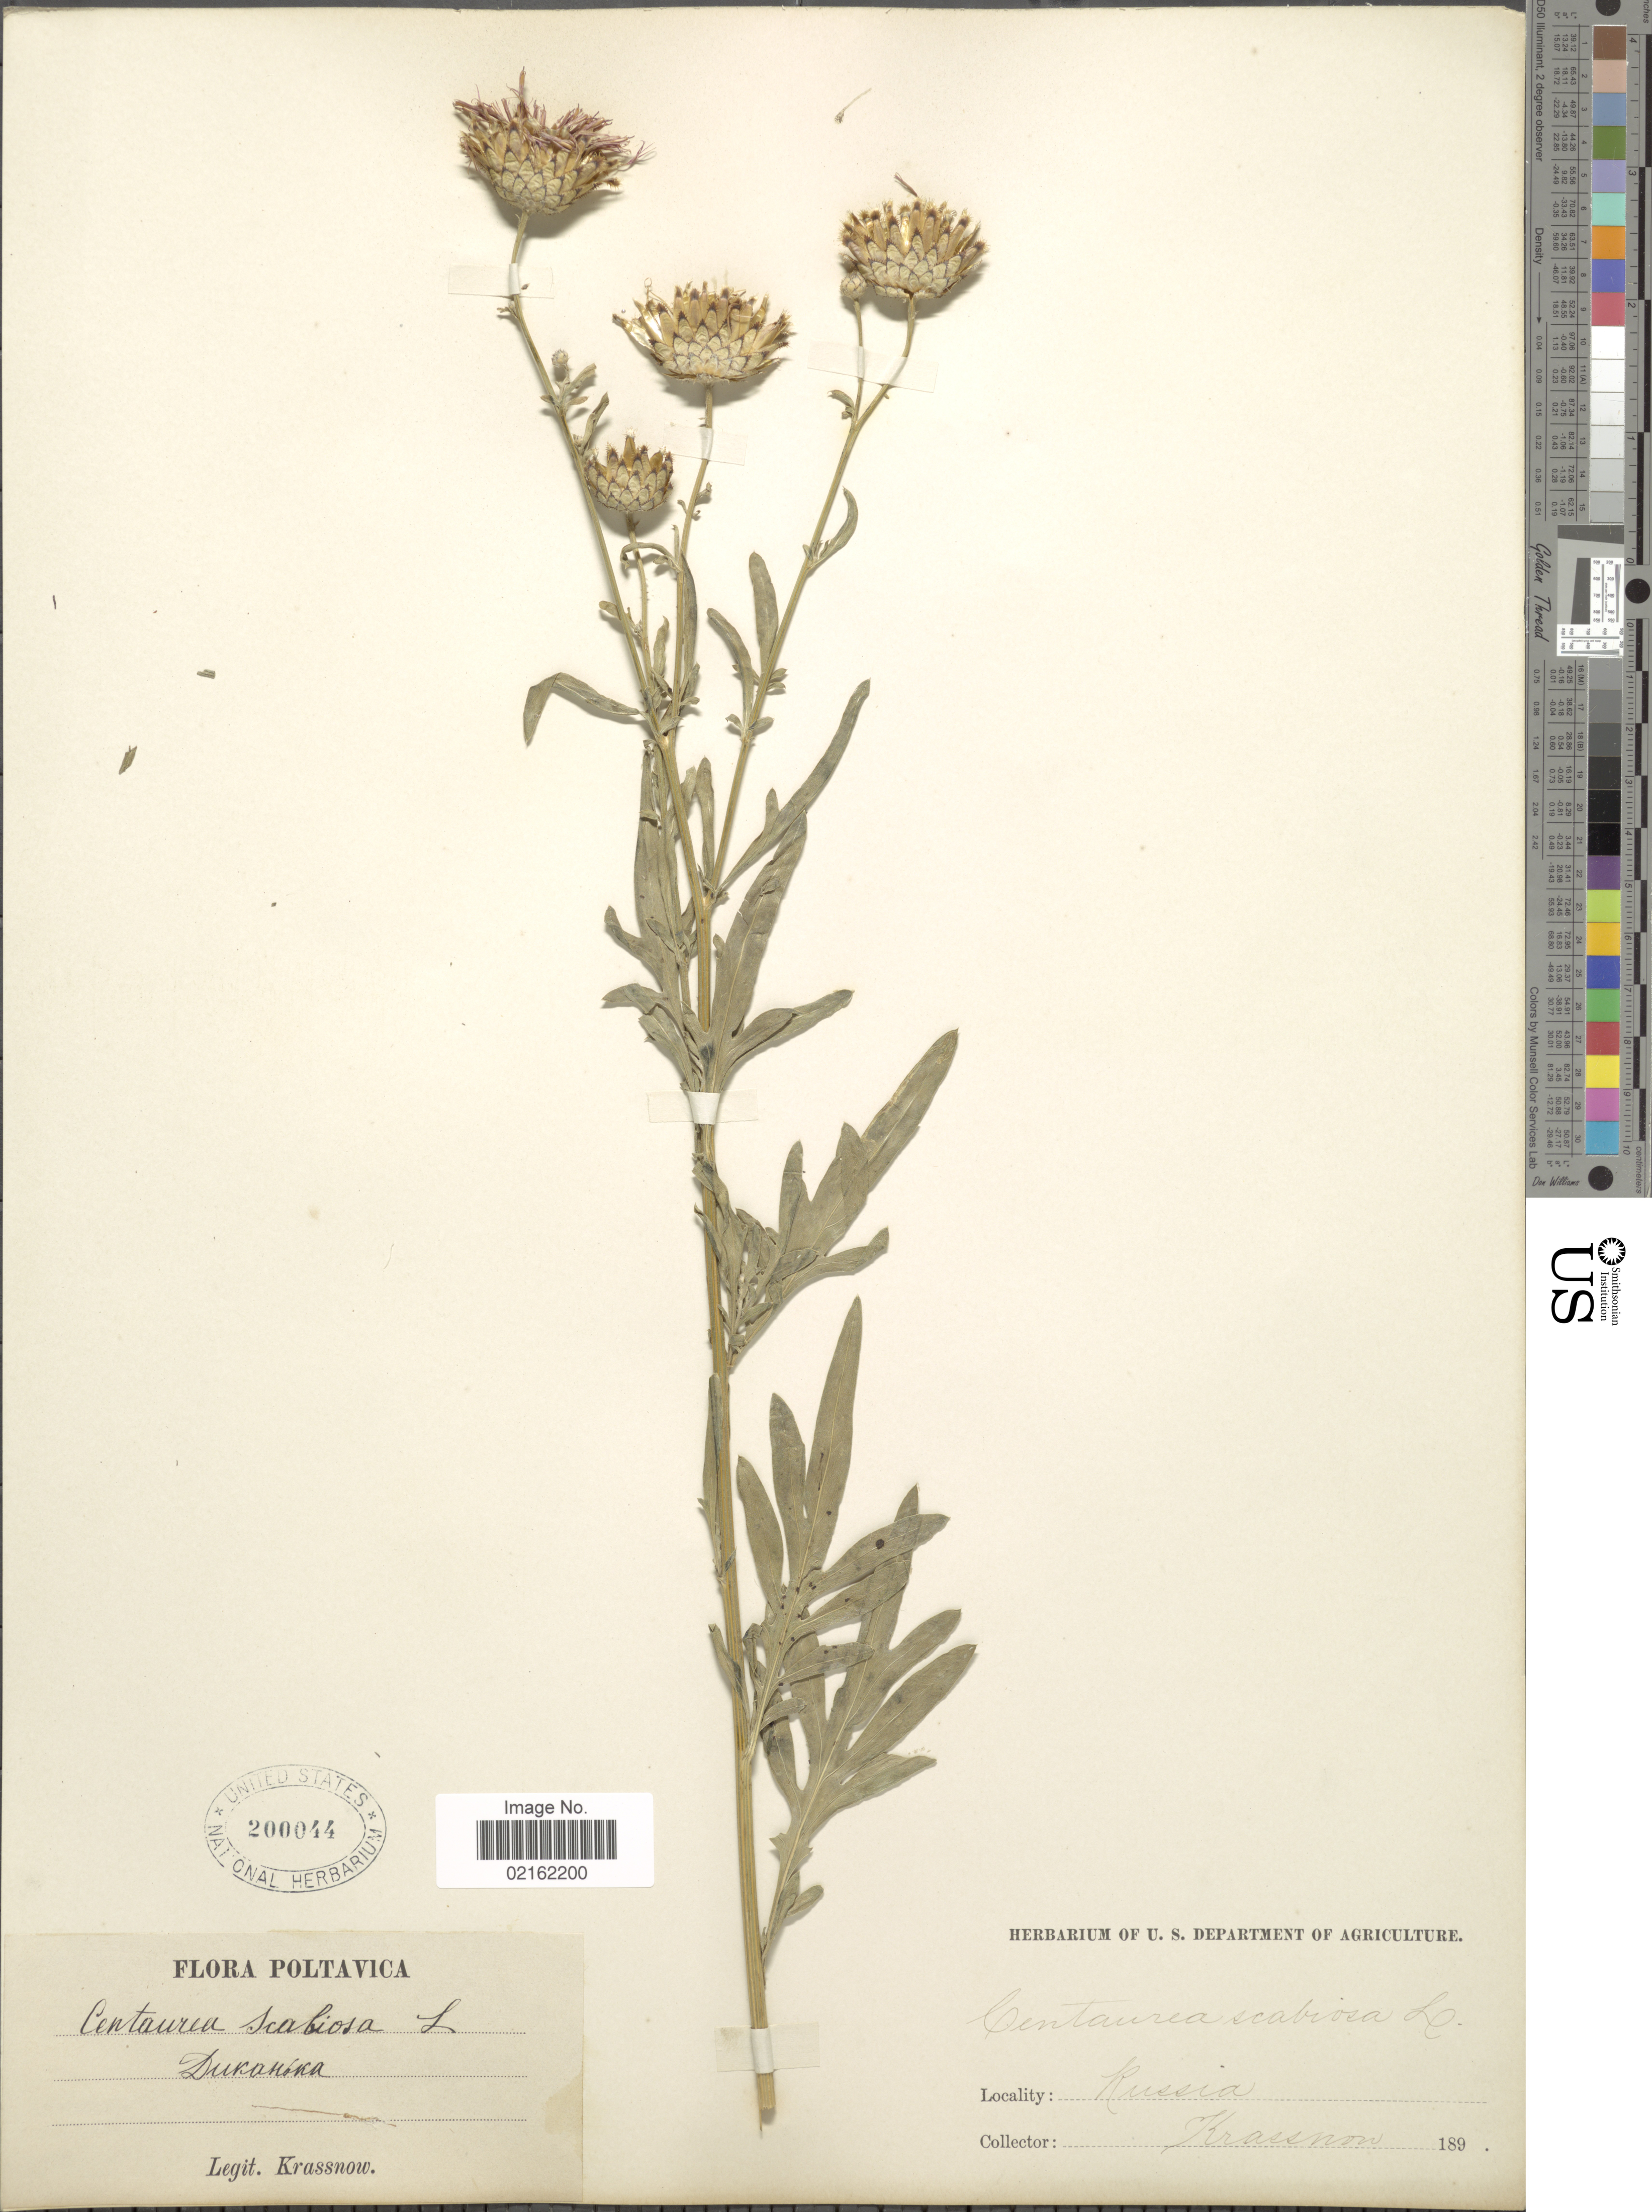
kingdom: Plantae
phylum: Tracheophyta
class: Magnoliopsida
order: Asterales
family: Asteraceae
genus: Centaurea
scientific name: Centaurea scabiosa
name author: L.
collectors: -. Krassnow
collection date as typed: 189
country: Ukraine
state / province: Poltava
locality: Russia, Poltavica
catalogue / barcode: US 200044